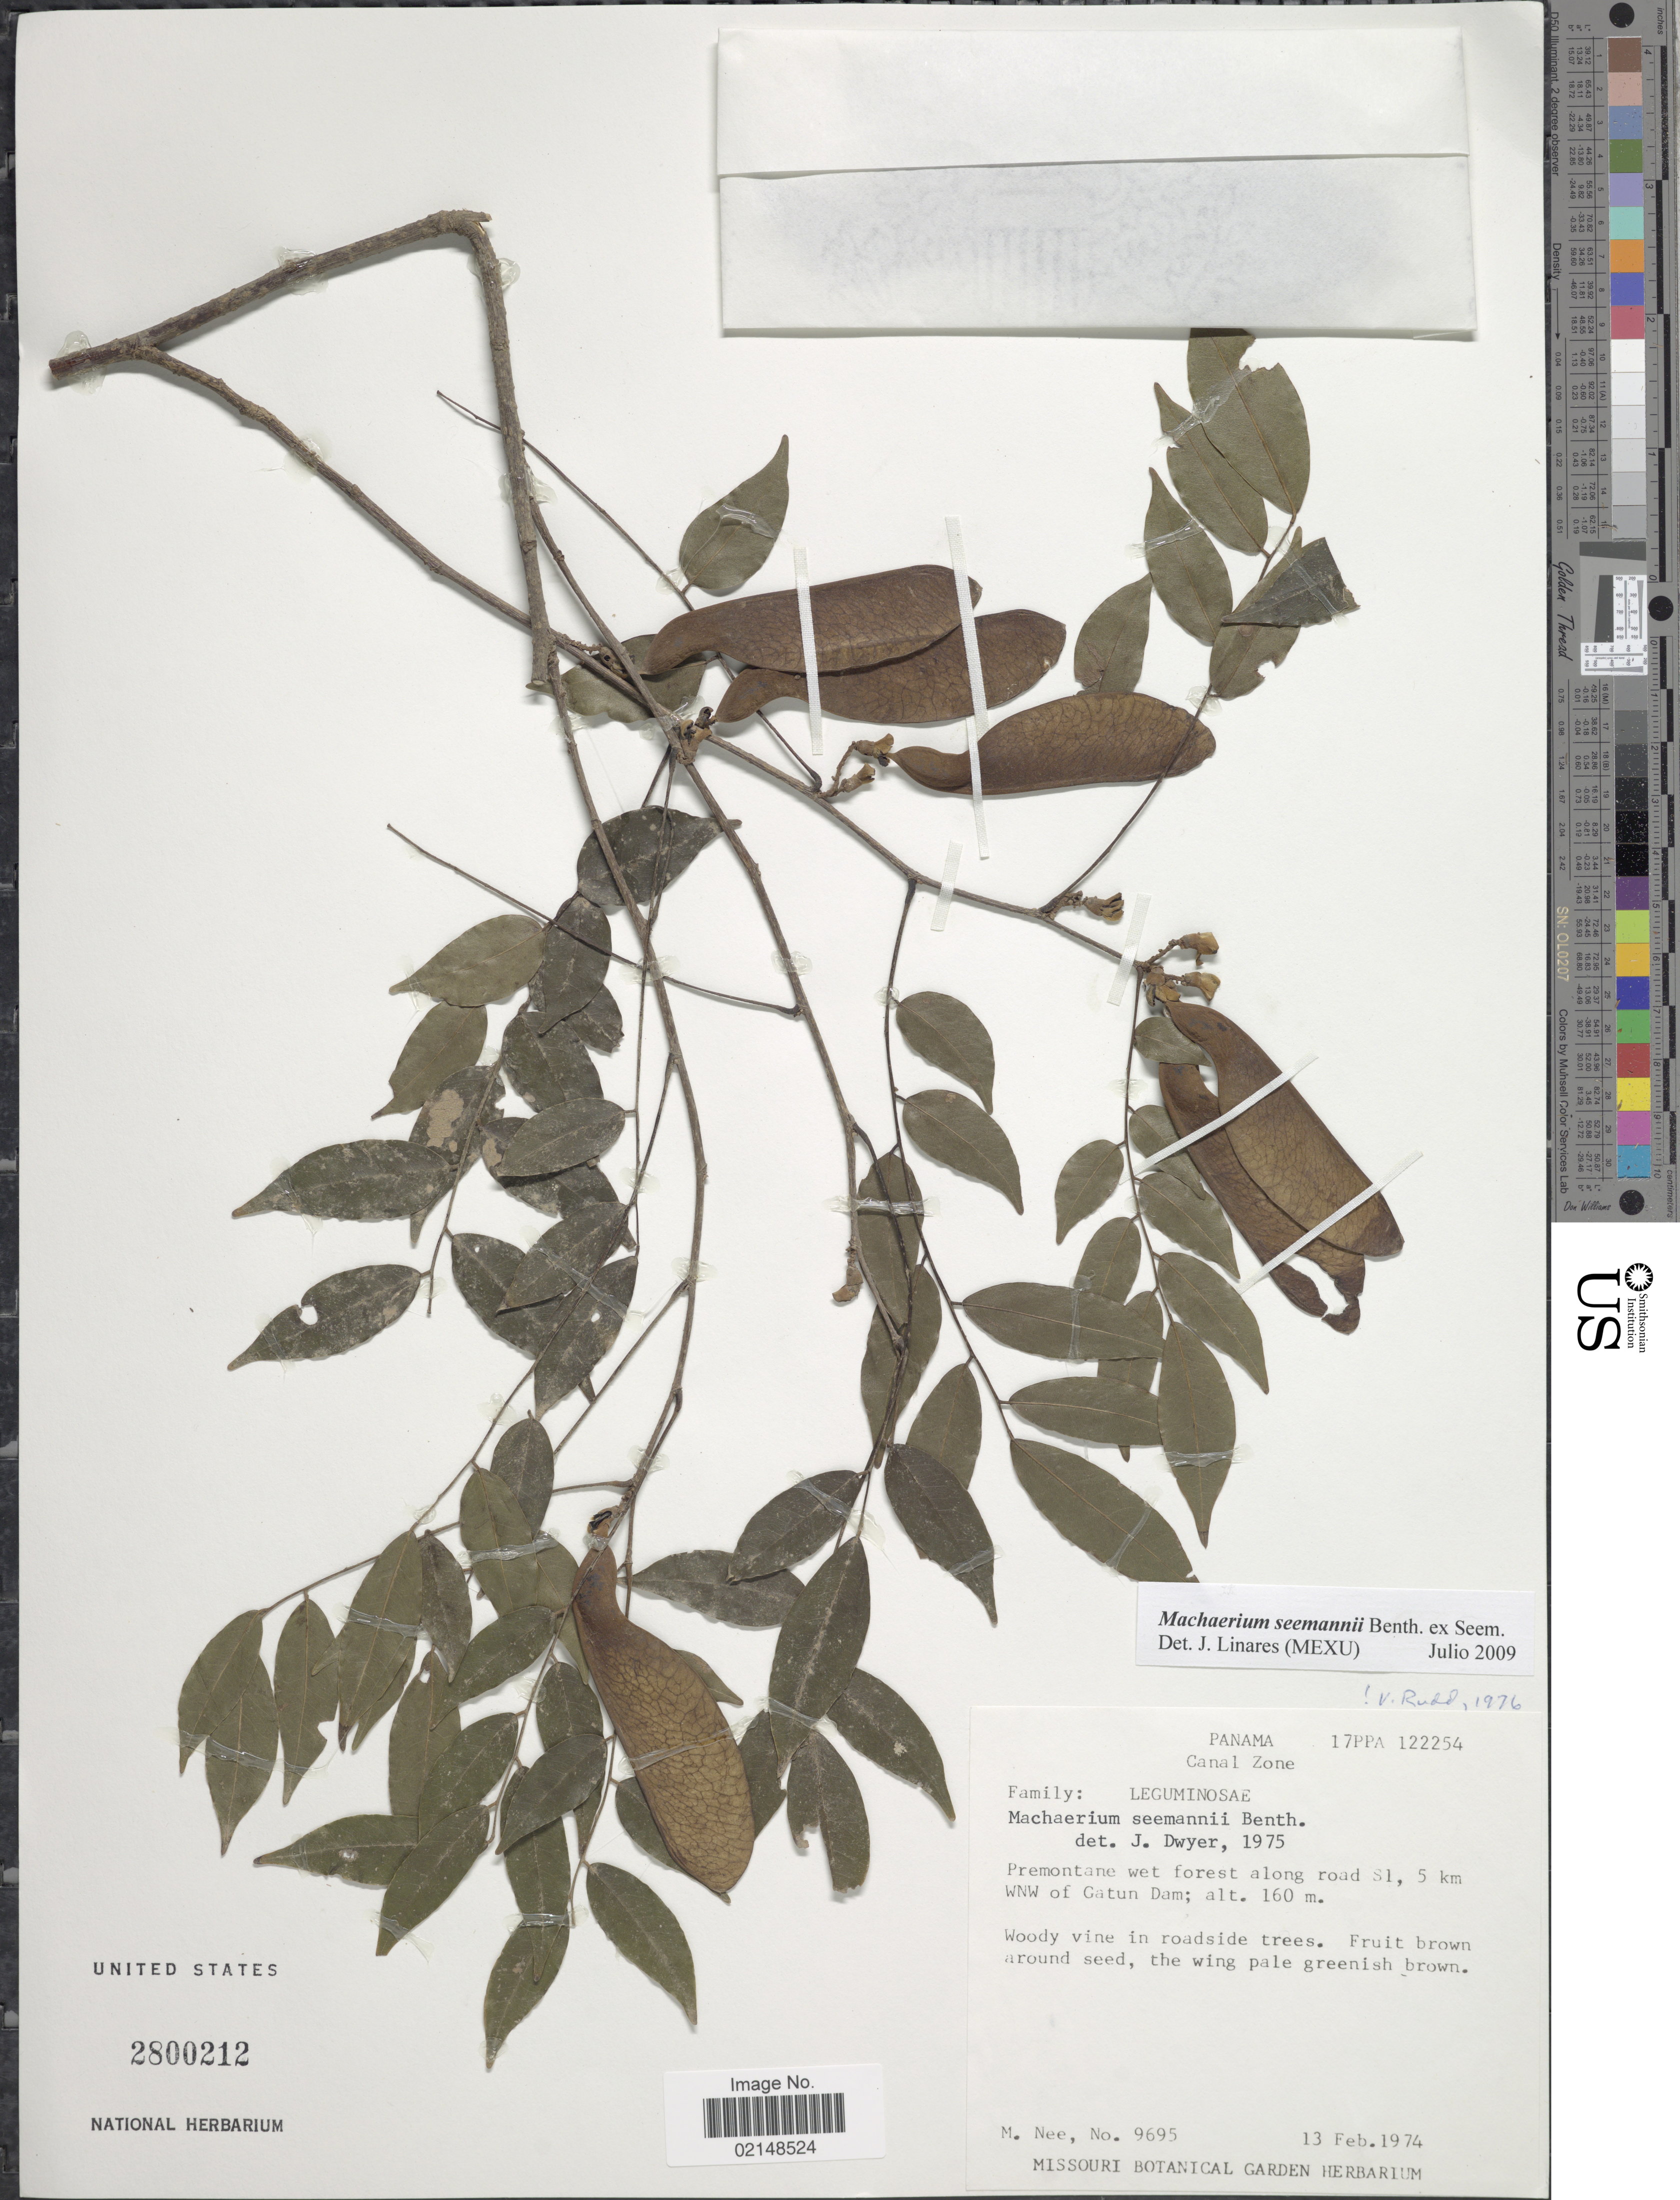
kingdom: Plantae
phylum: Tracheophyta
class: Magnoliopsida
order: Fabales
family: Fabaceae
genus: Machaerium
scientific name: Machaerium seemanni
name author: Benth. in Seem.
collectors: M. Nee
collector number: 9695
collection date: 1974-02-13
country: Panama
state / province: Colón / Panamá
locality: Canal Zone, Premontane wet forest along road S1, 5 km WNW of Gatun Dam.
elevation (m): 160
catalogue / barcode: US 2800212